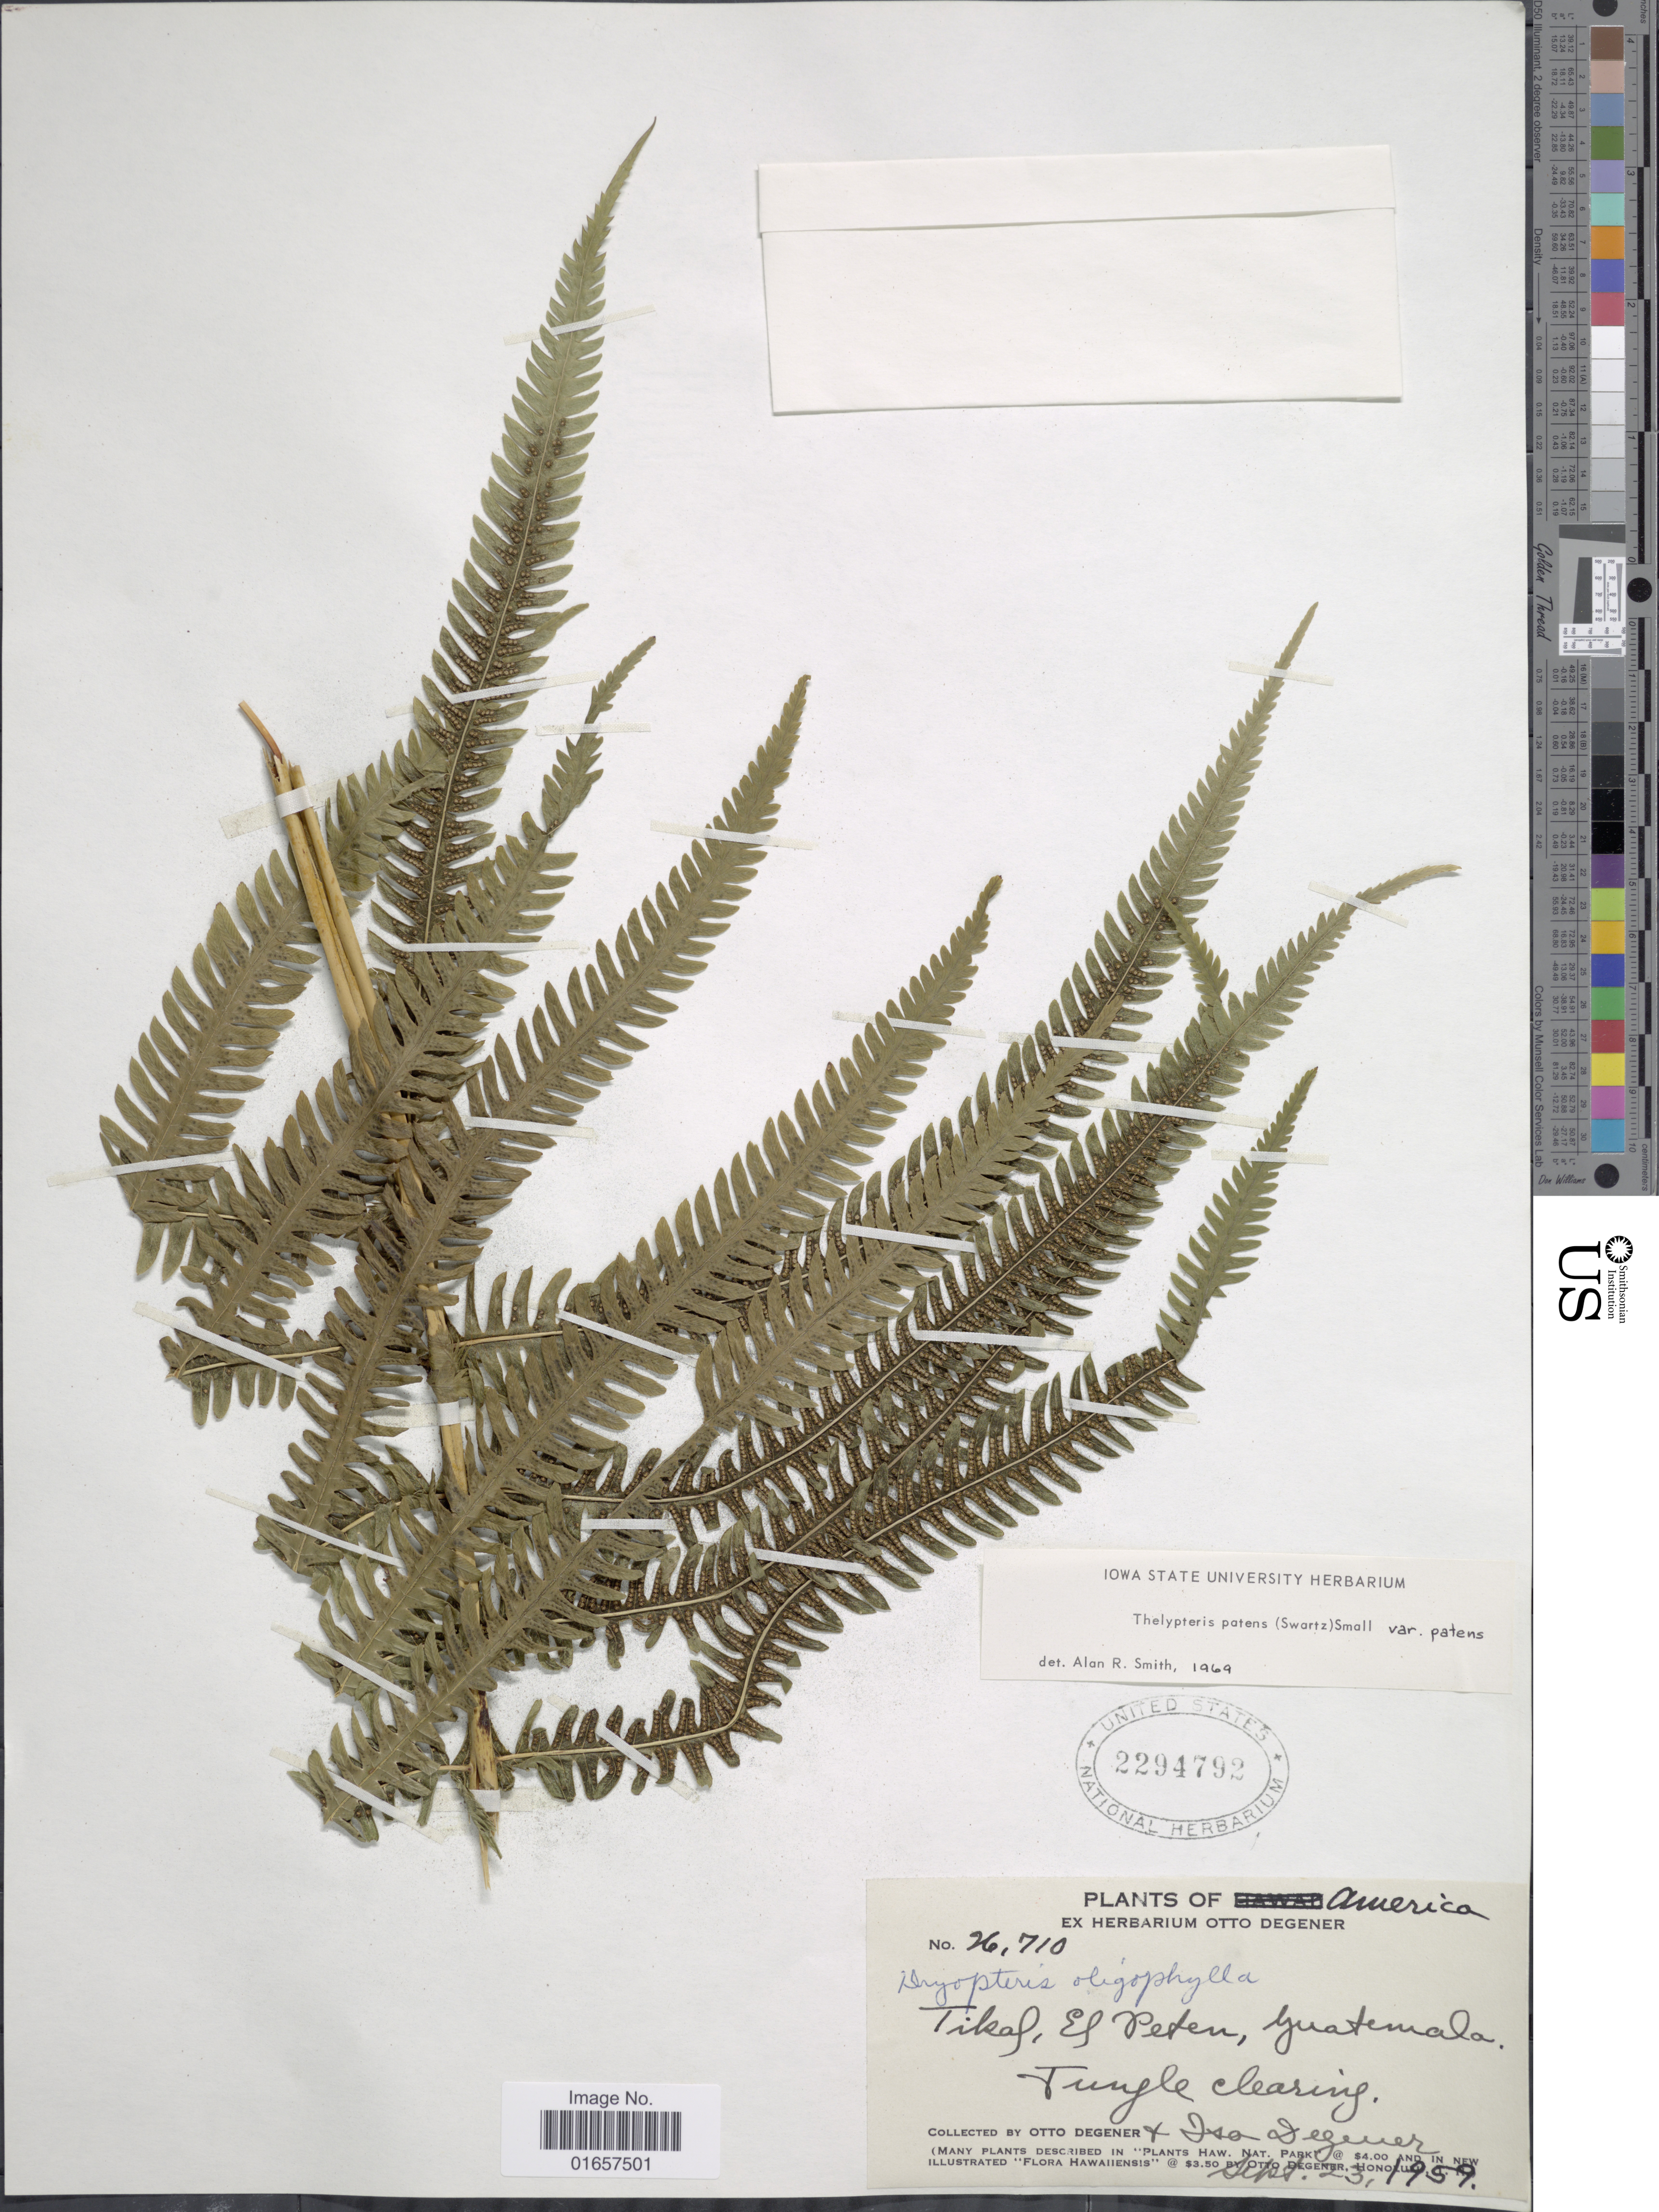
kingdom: Plantae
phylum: Tracheophyta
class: Polypodiopsida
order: Polypodiales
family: Thelypteridaceae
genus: Christella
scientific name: Christella patens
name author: (Sw.) Holttum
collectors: O. Degener & I. Degener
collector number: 26710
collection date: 1959-09-23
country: Guatemala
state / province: El Petén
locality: America, Tikal, El Peten, Guatemala, Jungle clearing.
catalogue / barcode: US 2294792